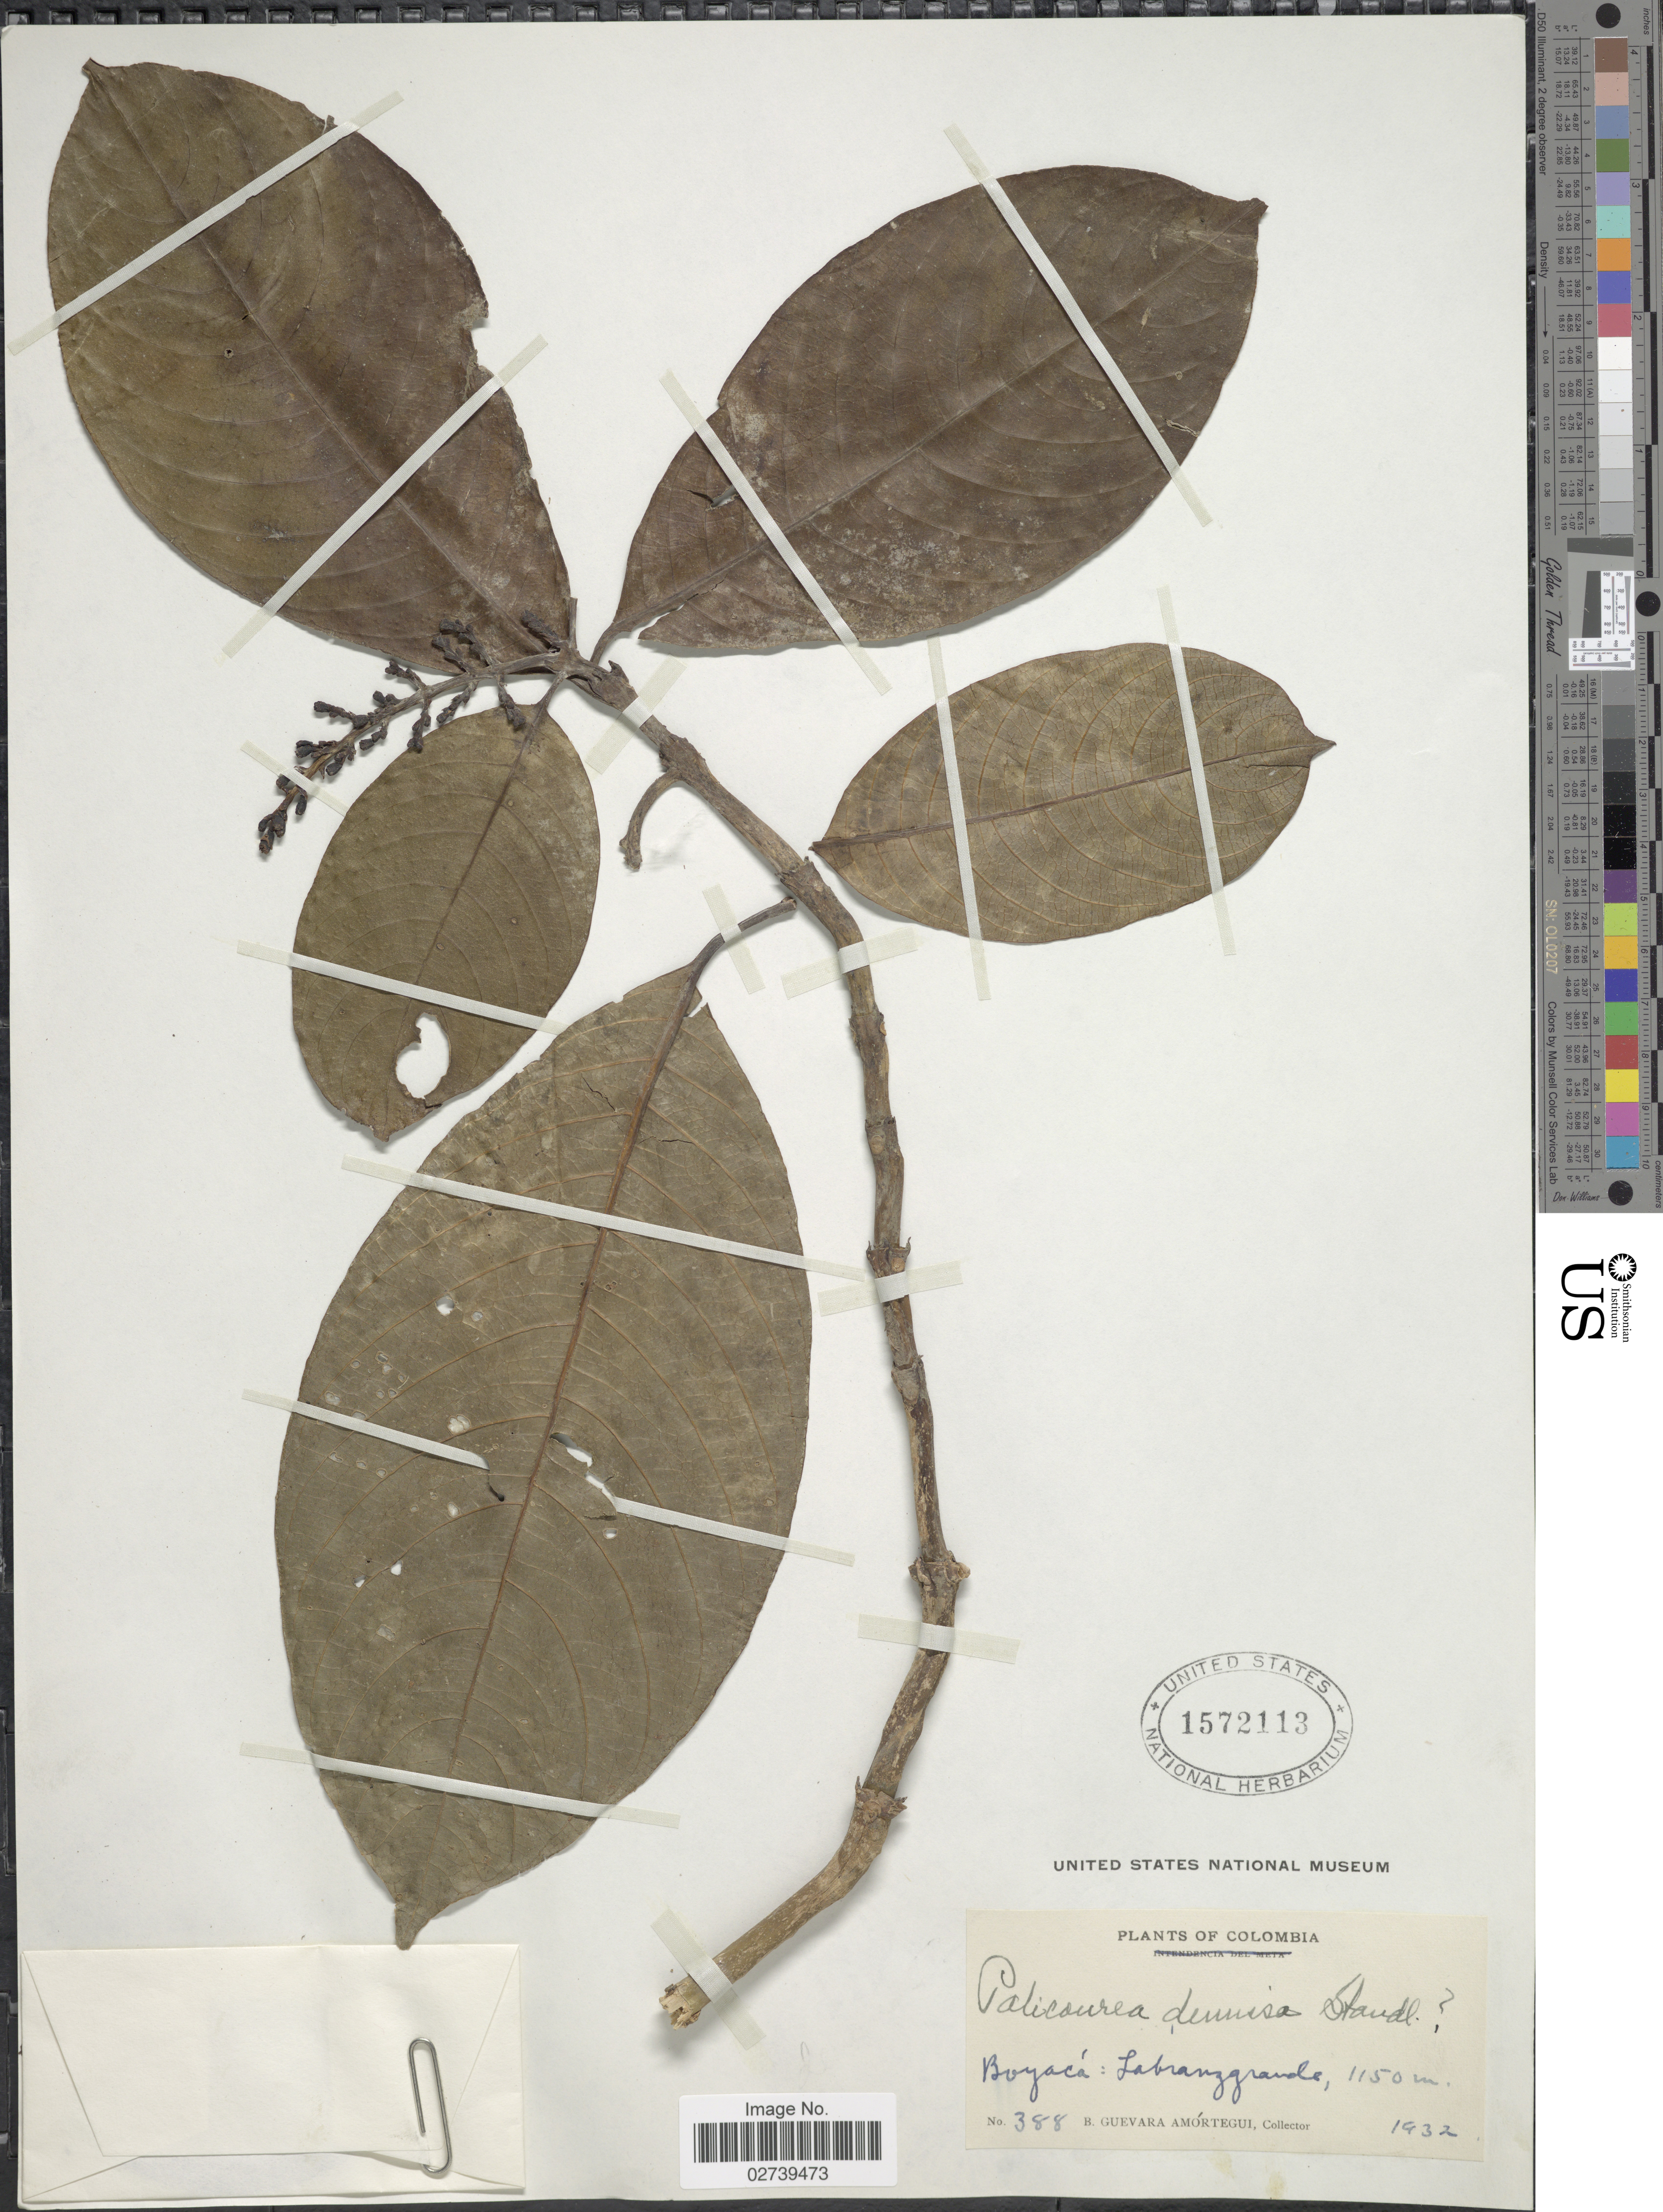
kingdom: Plantae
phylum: Tracheophyta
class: Magnoliopsida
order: Gentianales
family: Rubiaceae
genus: Palicourea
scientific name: Palicourea demissa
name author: Standl.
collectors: B. Guevara Amortegui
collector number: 388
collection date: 1932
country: Colombia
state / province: Boyacá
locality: Labranzagrande.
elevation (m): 1150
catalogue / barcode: US 1572113